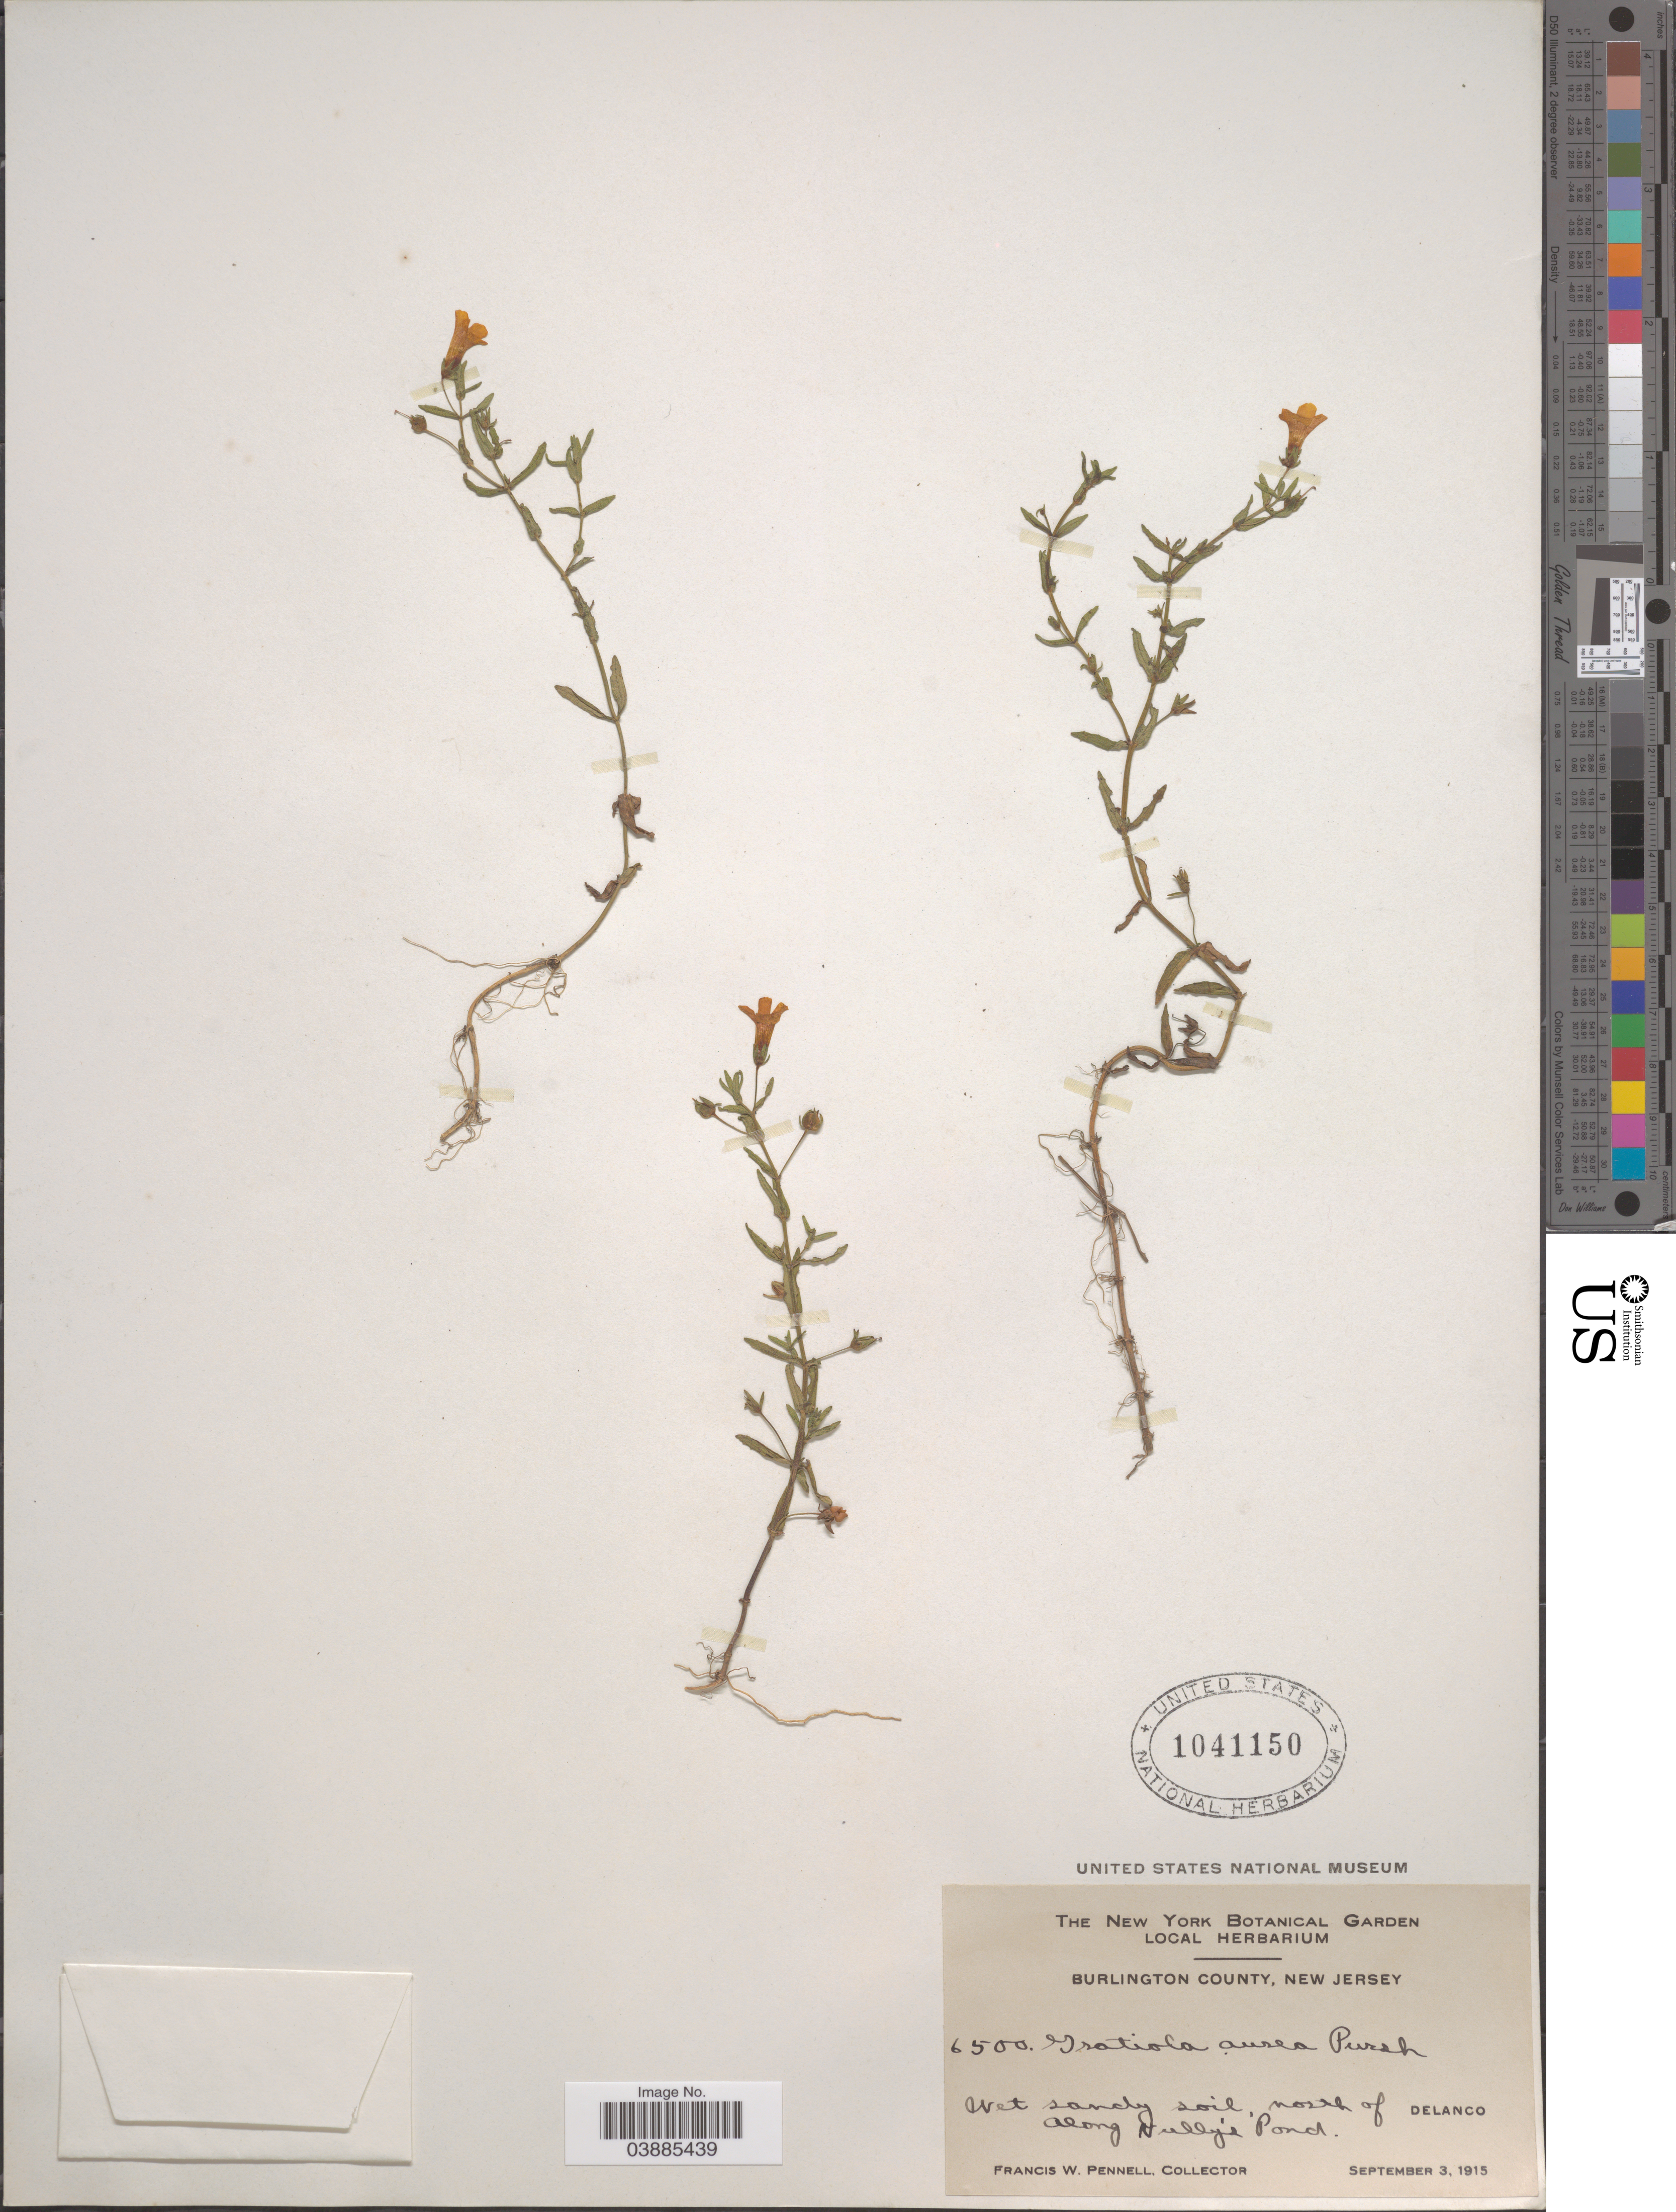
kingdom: Plantae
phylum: Tracheophyta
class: Magnoliopsida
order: Lamiales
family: Plantaginaceae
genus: Gratiola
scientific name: Gratiola aurea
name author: Pursh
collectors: F. W. Pennell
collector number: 6500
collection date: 1915-09-03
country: United States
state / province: New Jersey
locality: Burlington County. Wet sandy soil, north of Delanco. Along Nully's Pond.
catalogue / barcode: US 1041150